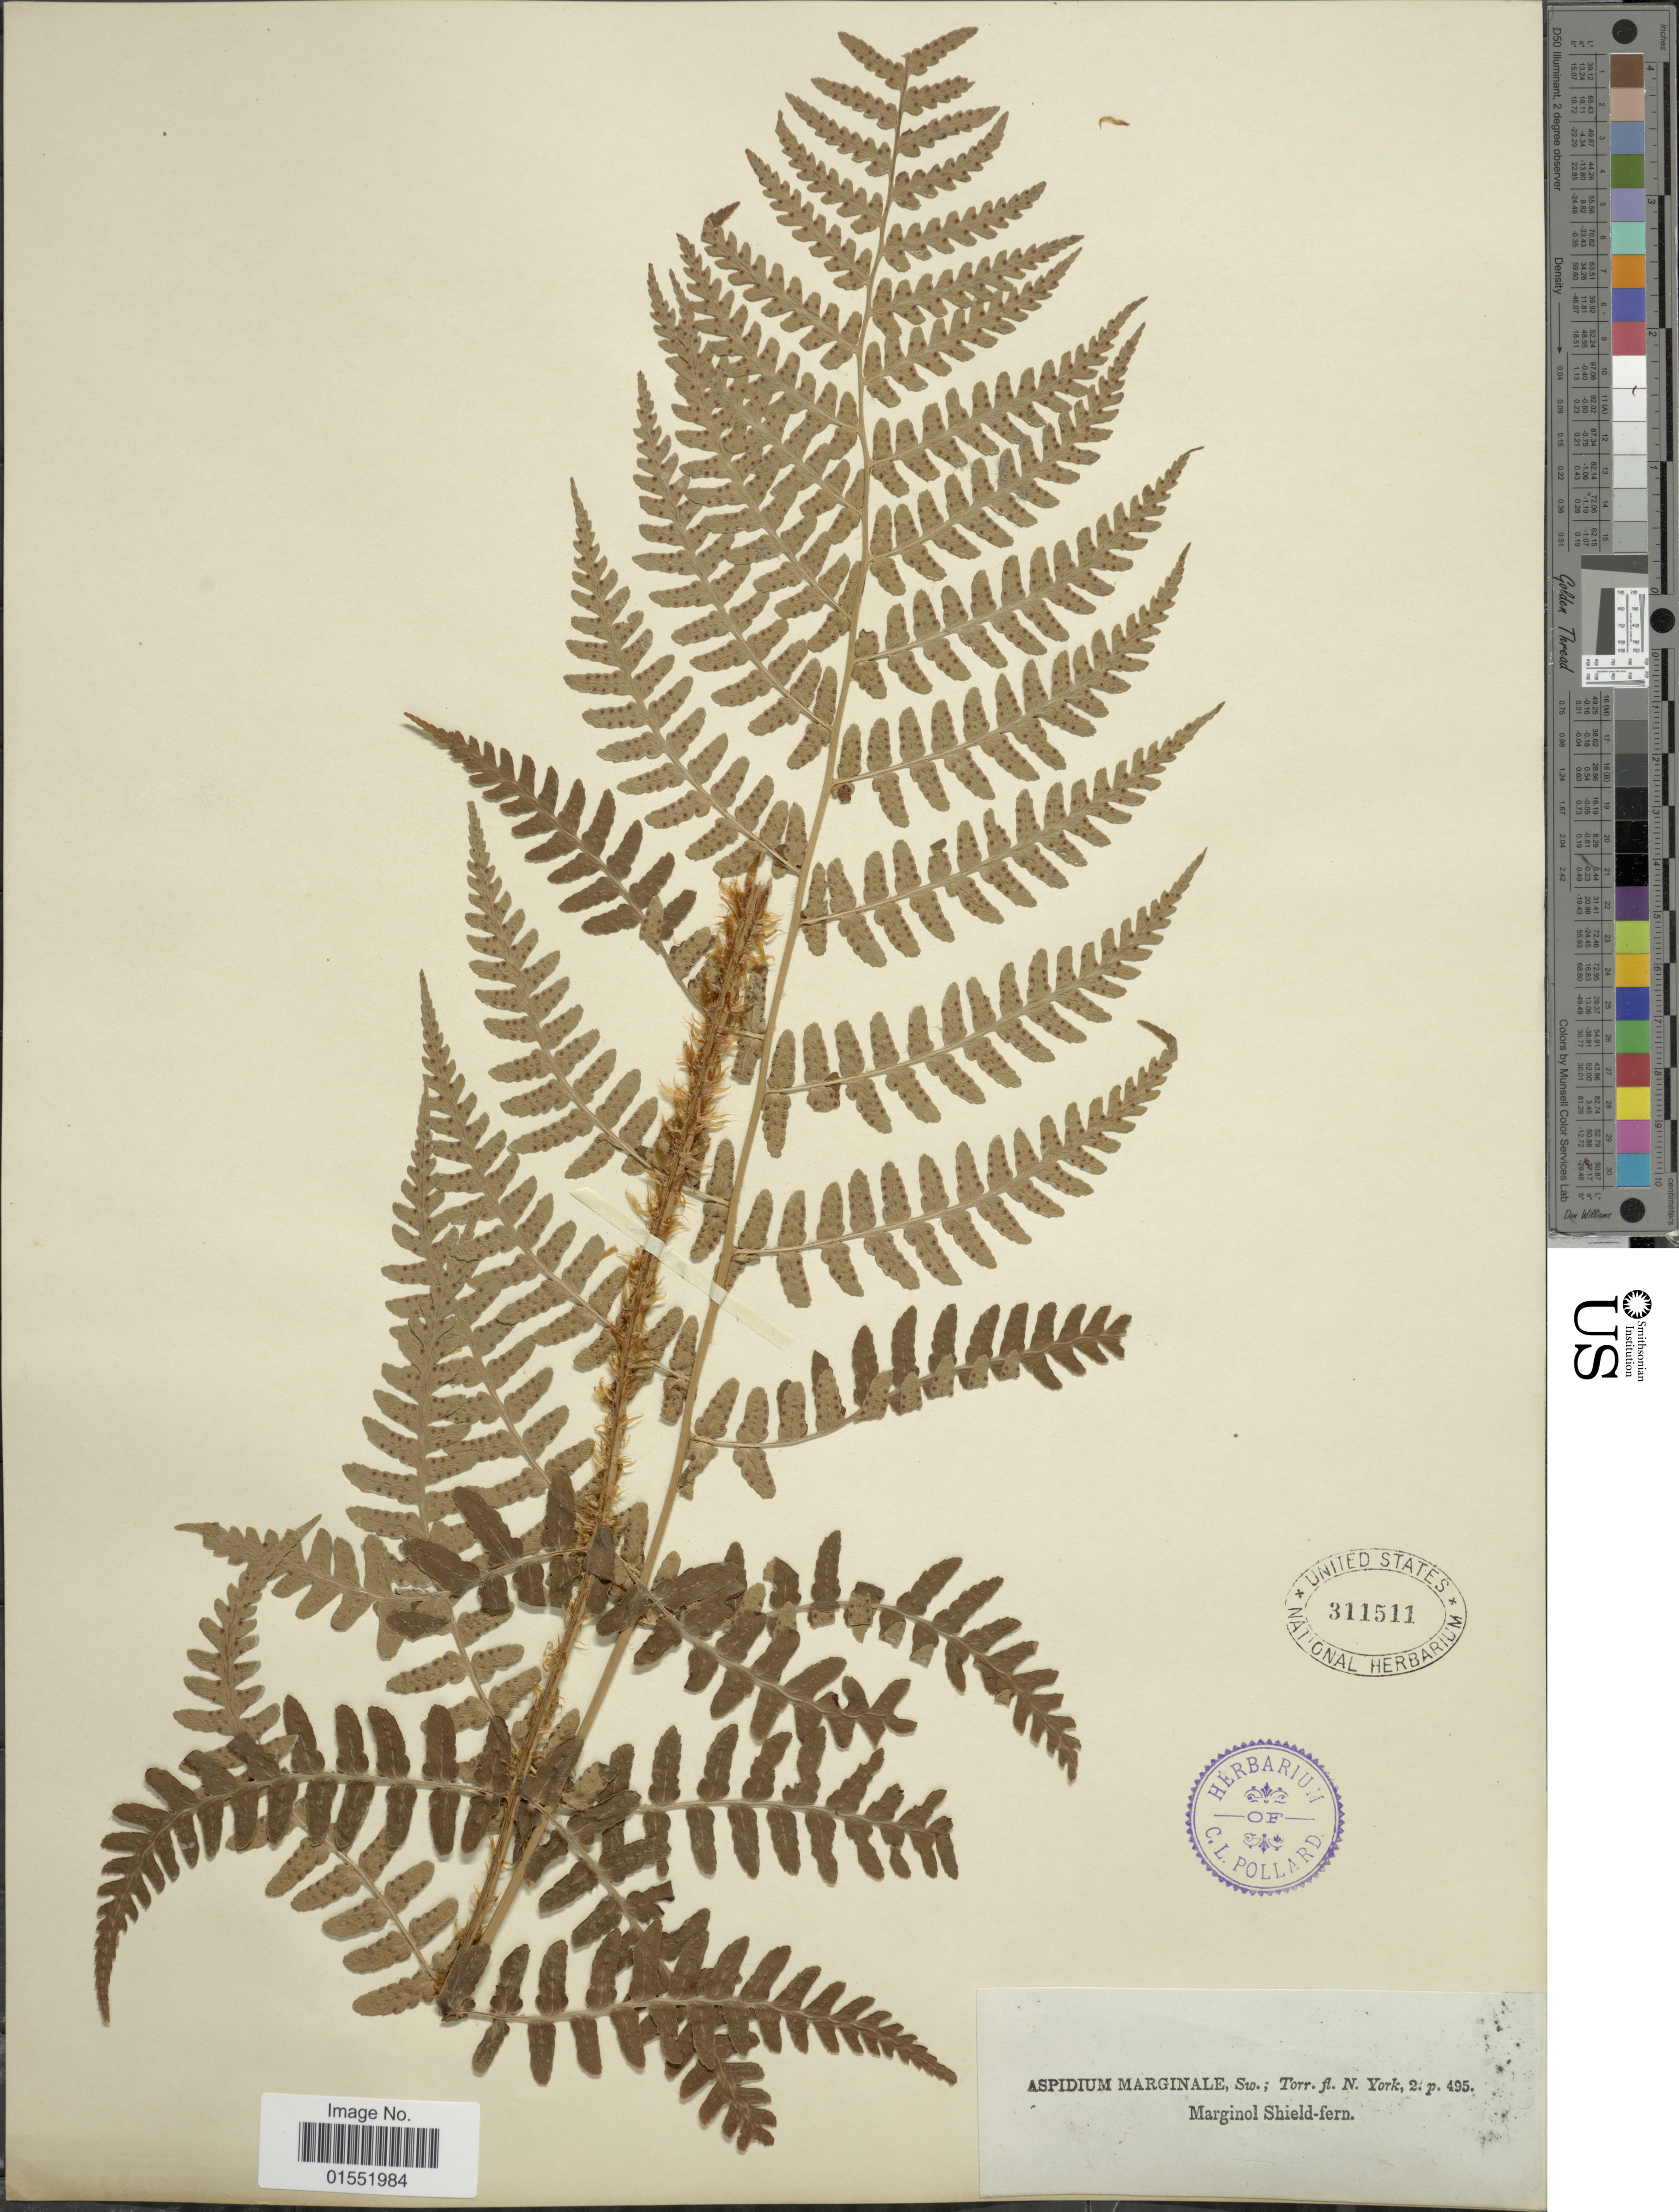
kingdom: Plantae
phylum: Tracheophyta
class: Polypodiopsida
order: Polypodiales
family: Dryopteridaceae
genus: Dryopteris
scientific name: Dryopteris marginalis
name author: (L.) A. Gray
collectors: ex herb. C.L. Pollard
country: United States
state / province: New York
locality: Torr. fl. N. York, 2 [unsure placement]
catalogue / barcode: US 311511